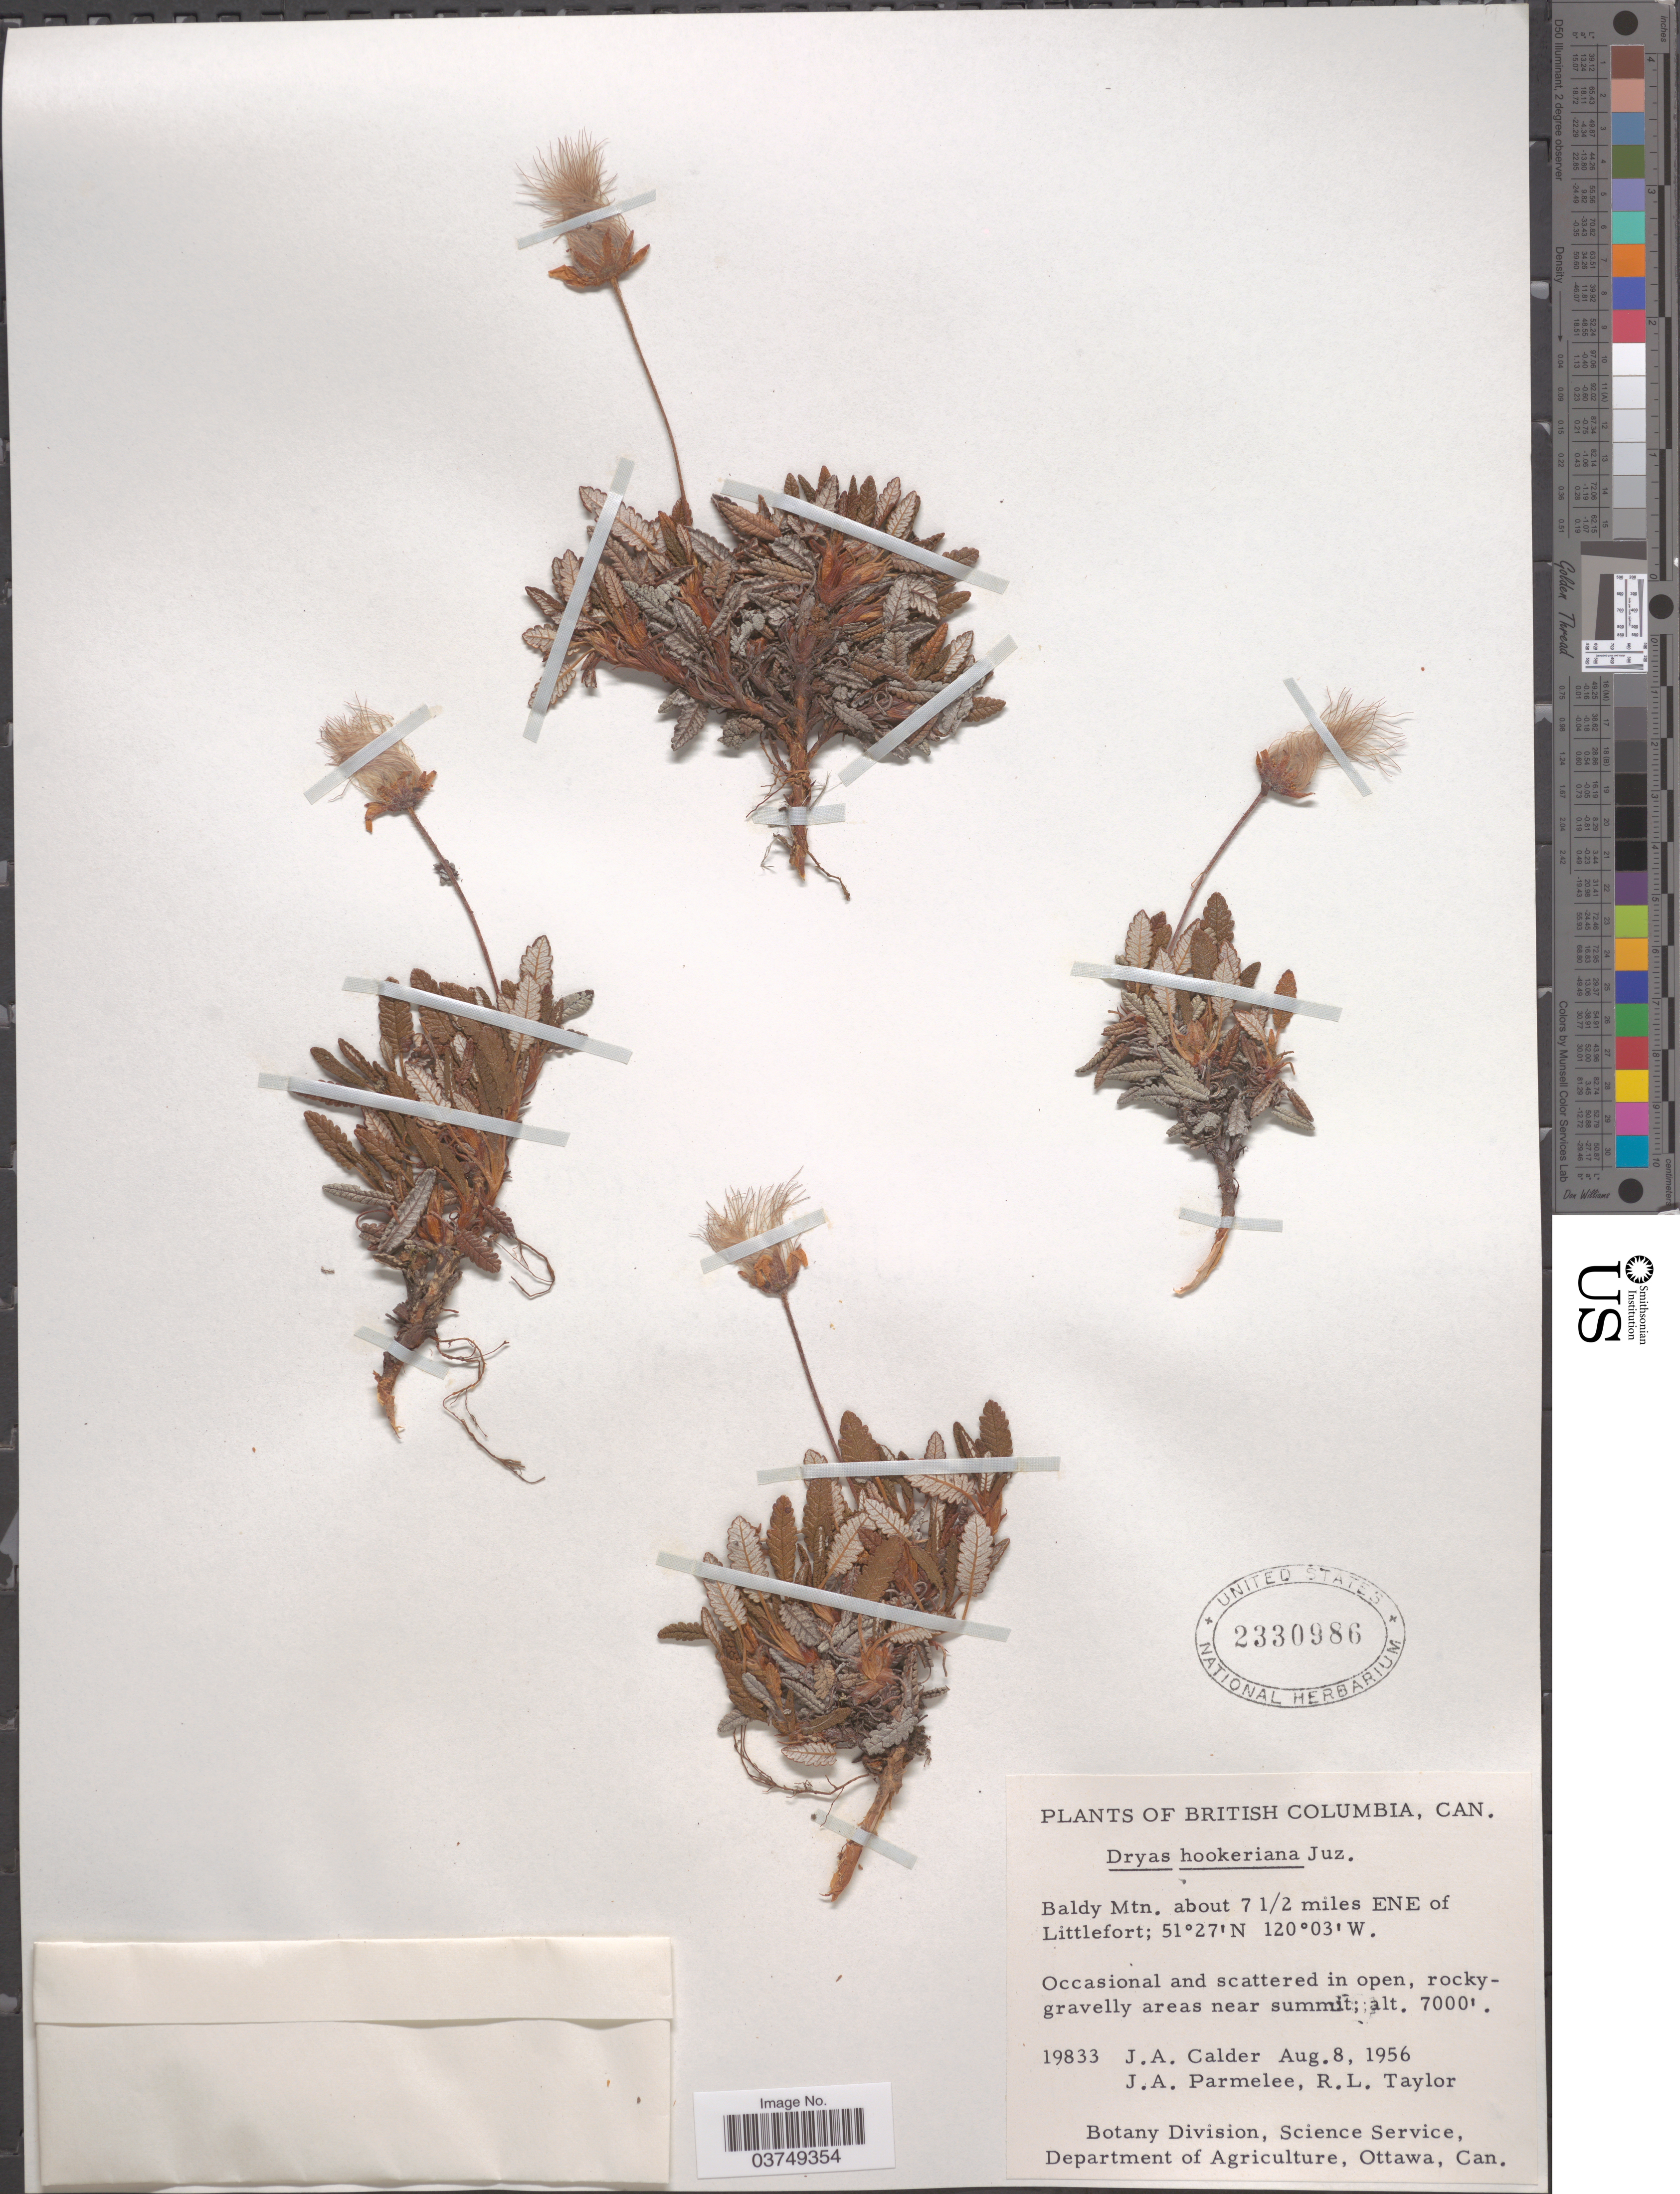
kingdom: Plantae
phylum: Tracheophyta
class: Magnoliopsida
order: Rosales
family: Rosaceae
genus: Dryas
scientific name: Dryas hookeriana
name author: Juz.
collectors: J. A. Calder, J. A. Parmelee & R. Taylor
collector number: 19833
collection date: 1956-08-08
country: Canada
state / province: British Columbia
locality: Baldy Mtn. about 7 1/2 miles ENE of Littlefort. Areas near summit.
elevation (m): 2134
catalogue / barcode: US 2330986